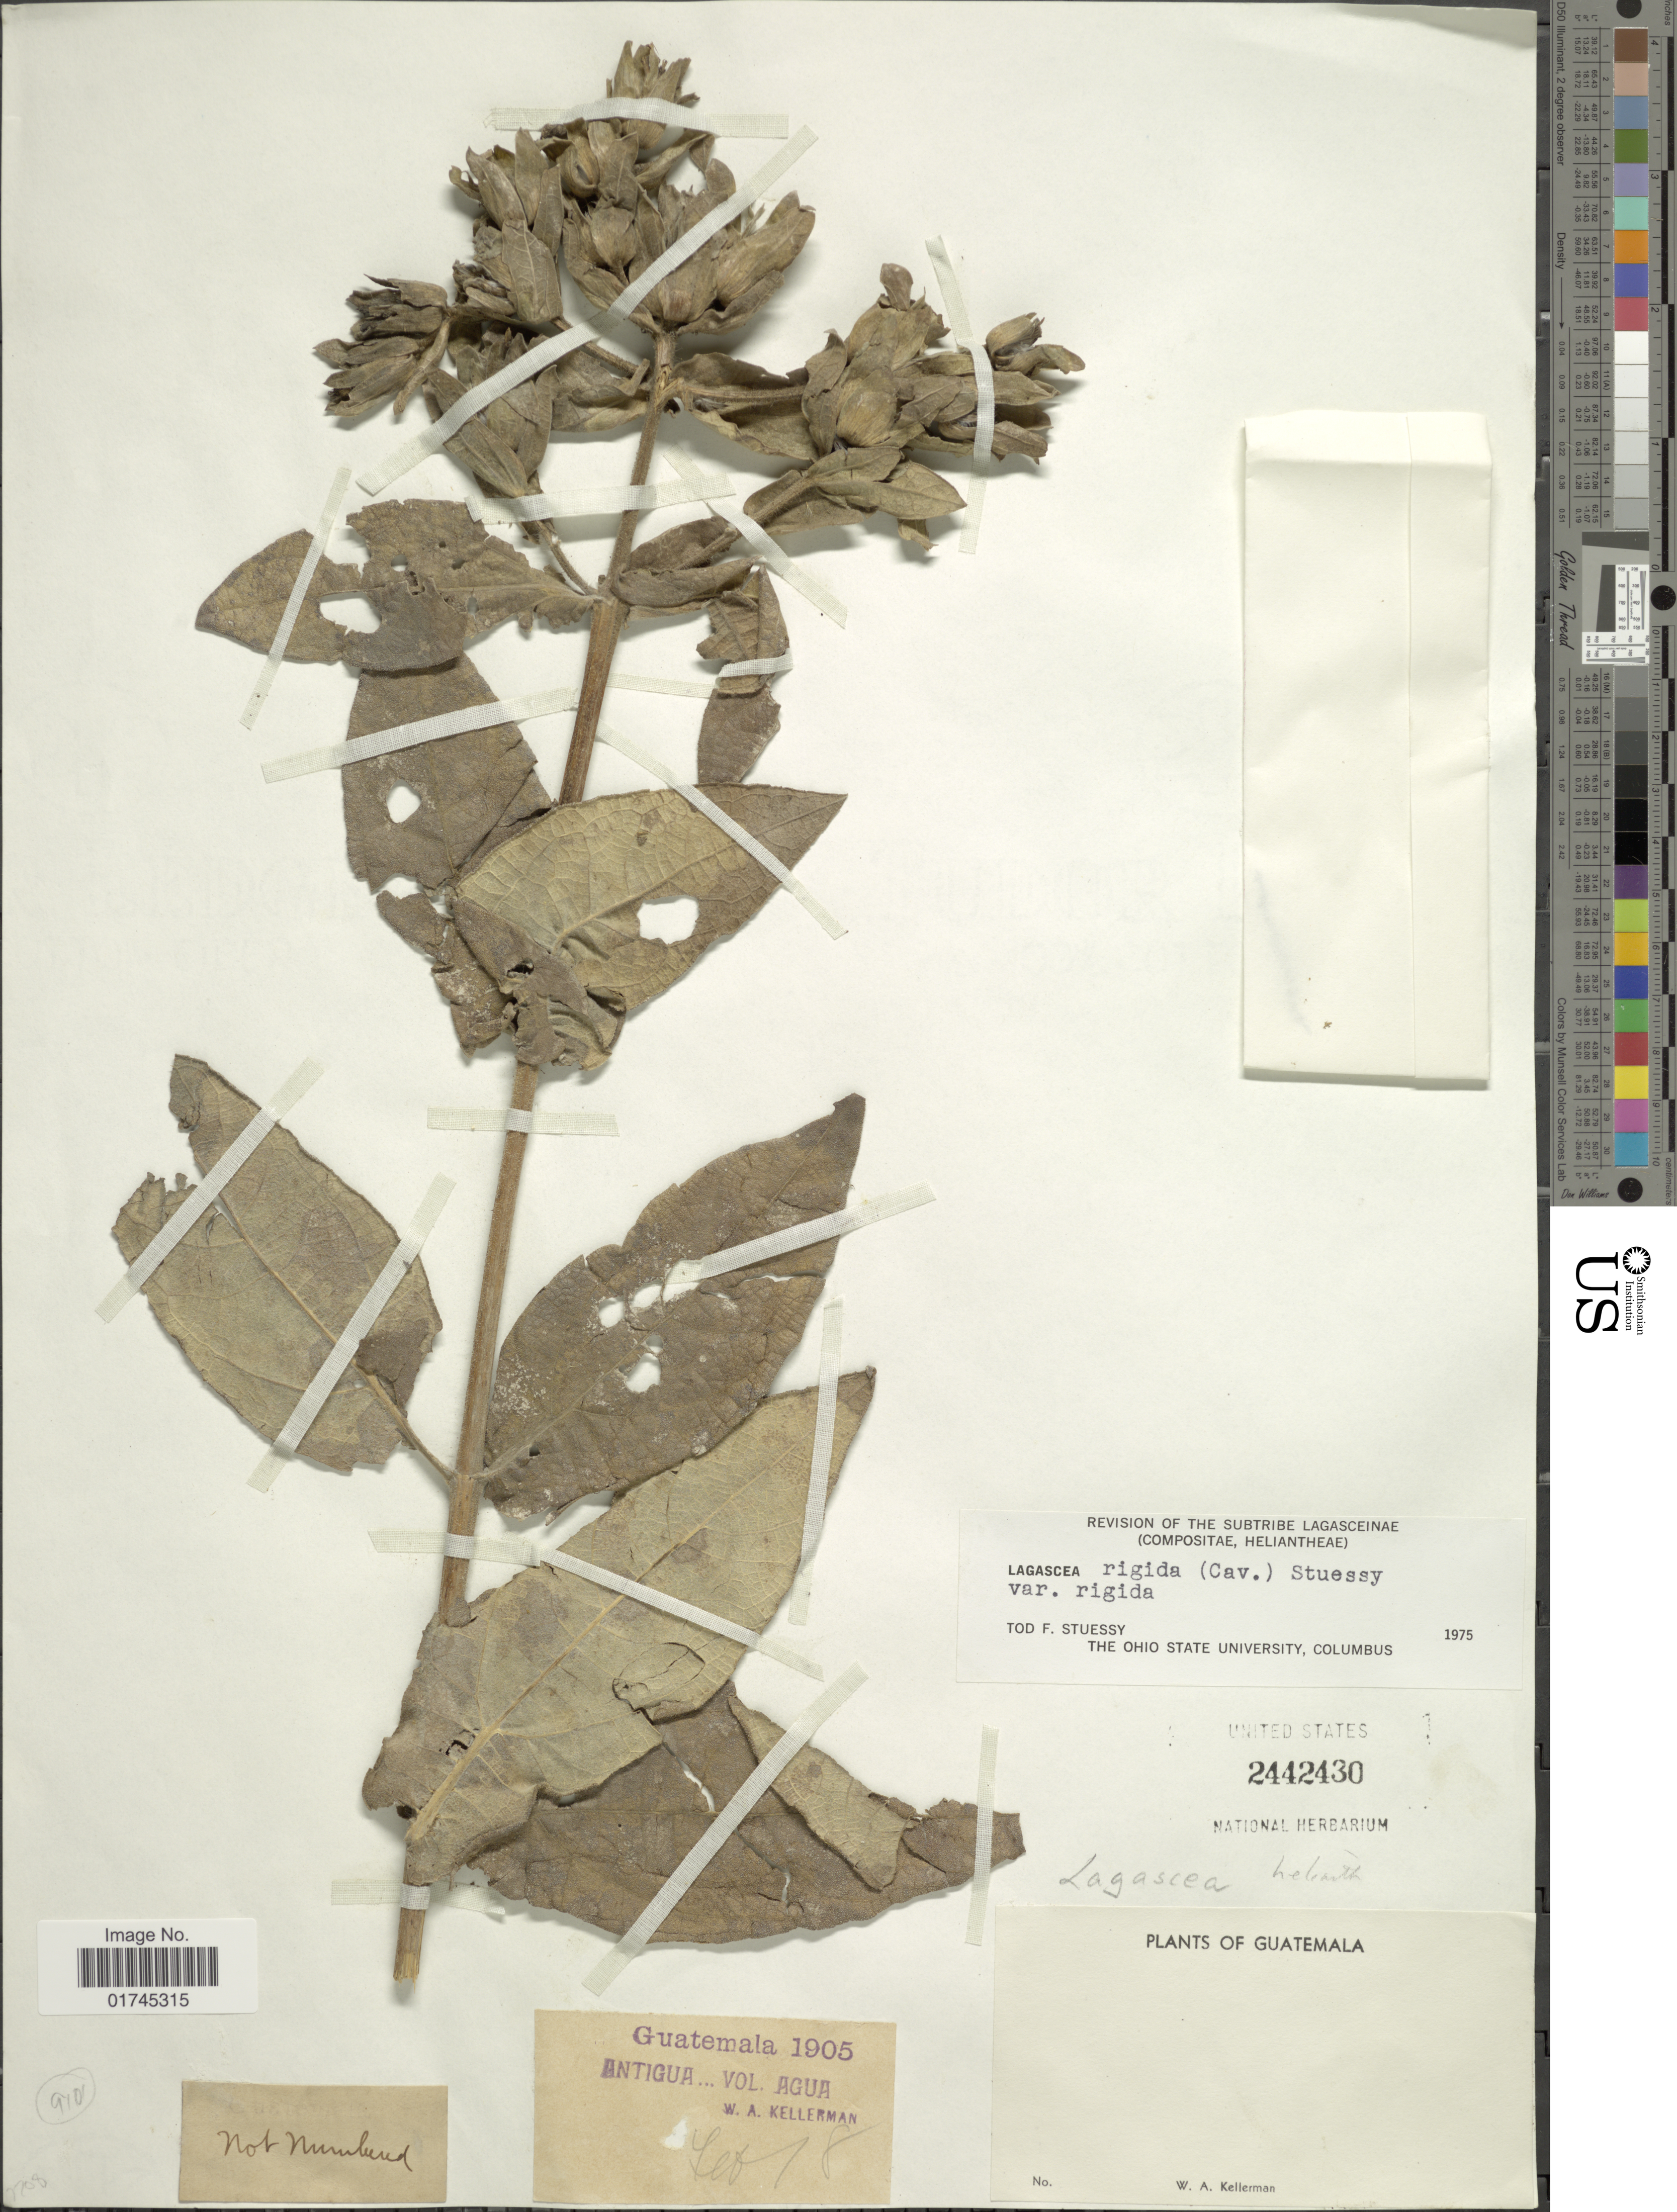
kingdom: Plantae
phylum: Tracheophyta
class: Magnoliopsida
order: Asterales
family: Asteraceae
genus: Lagascea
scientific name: Lagascea helianthifolia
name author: Kunth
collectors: W. Kellerman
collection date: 1905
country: Guatemala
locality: Antigua. vol. Agua [unsure placement]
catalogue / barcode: US 2442430